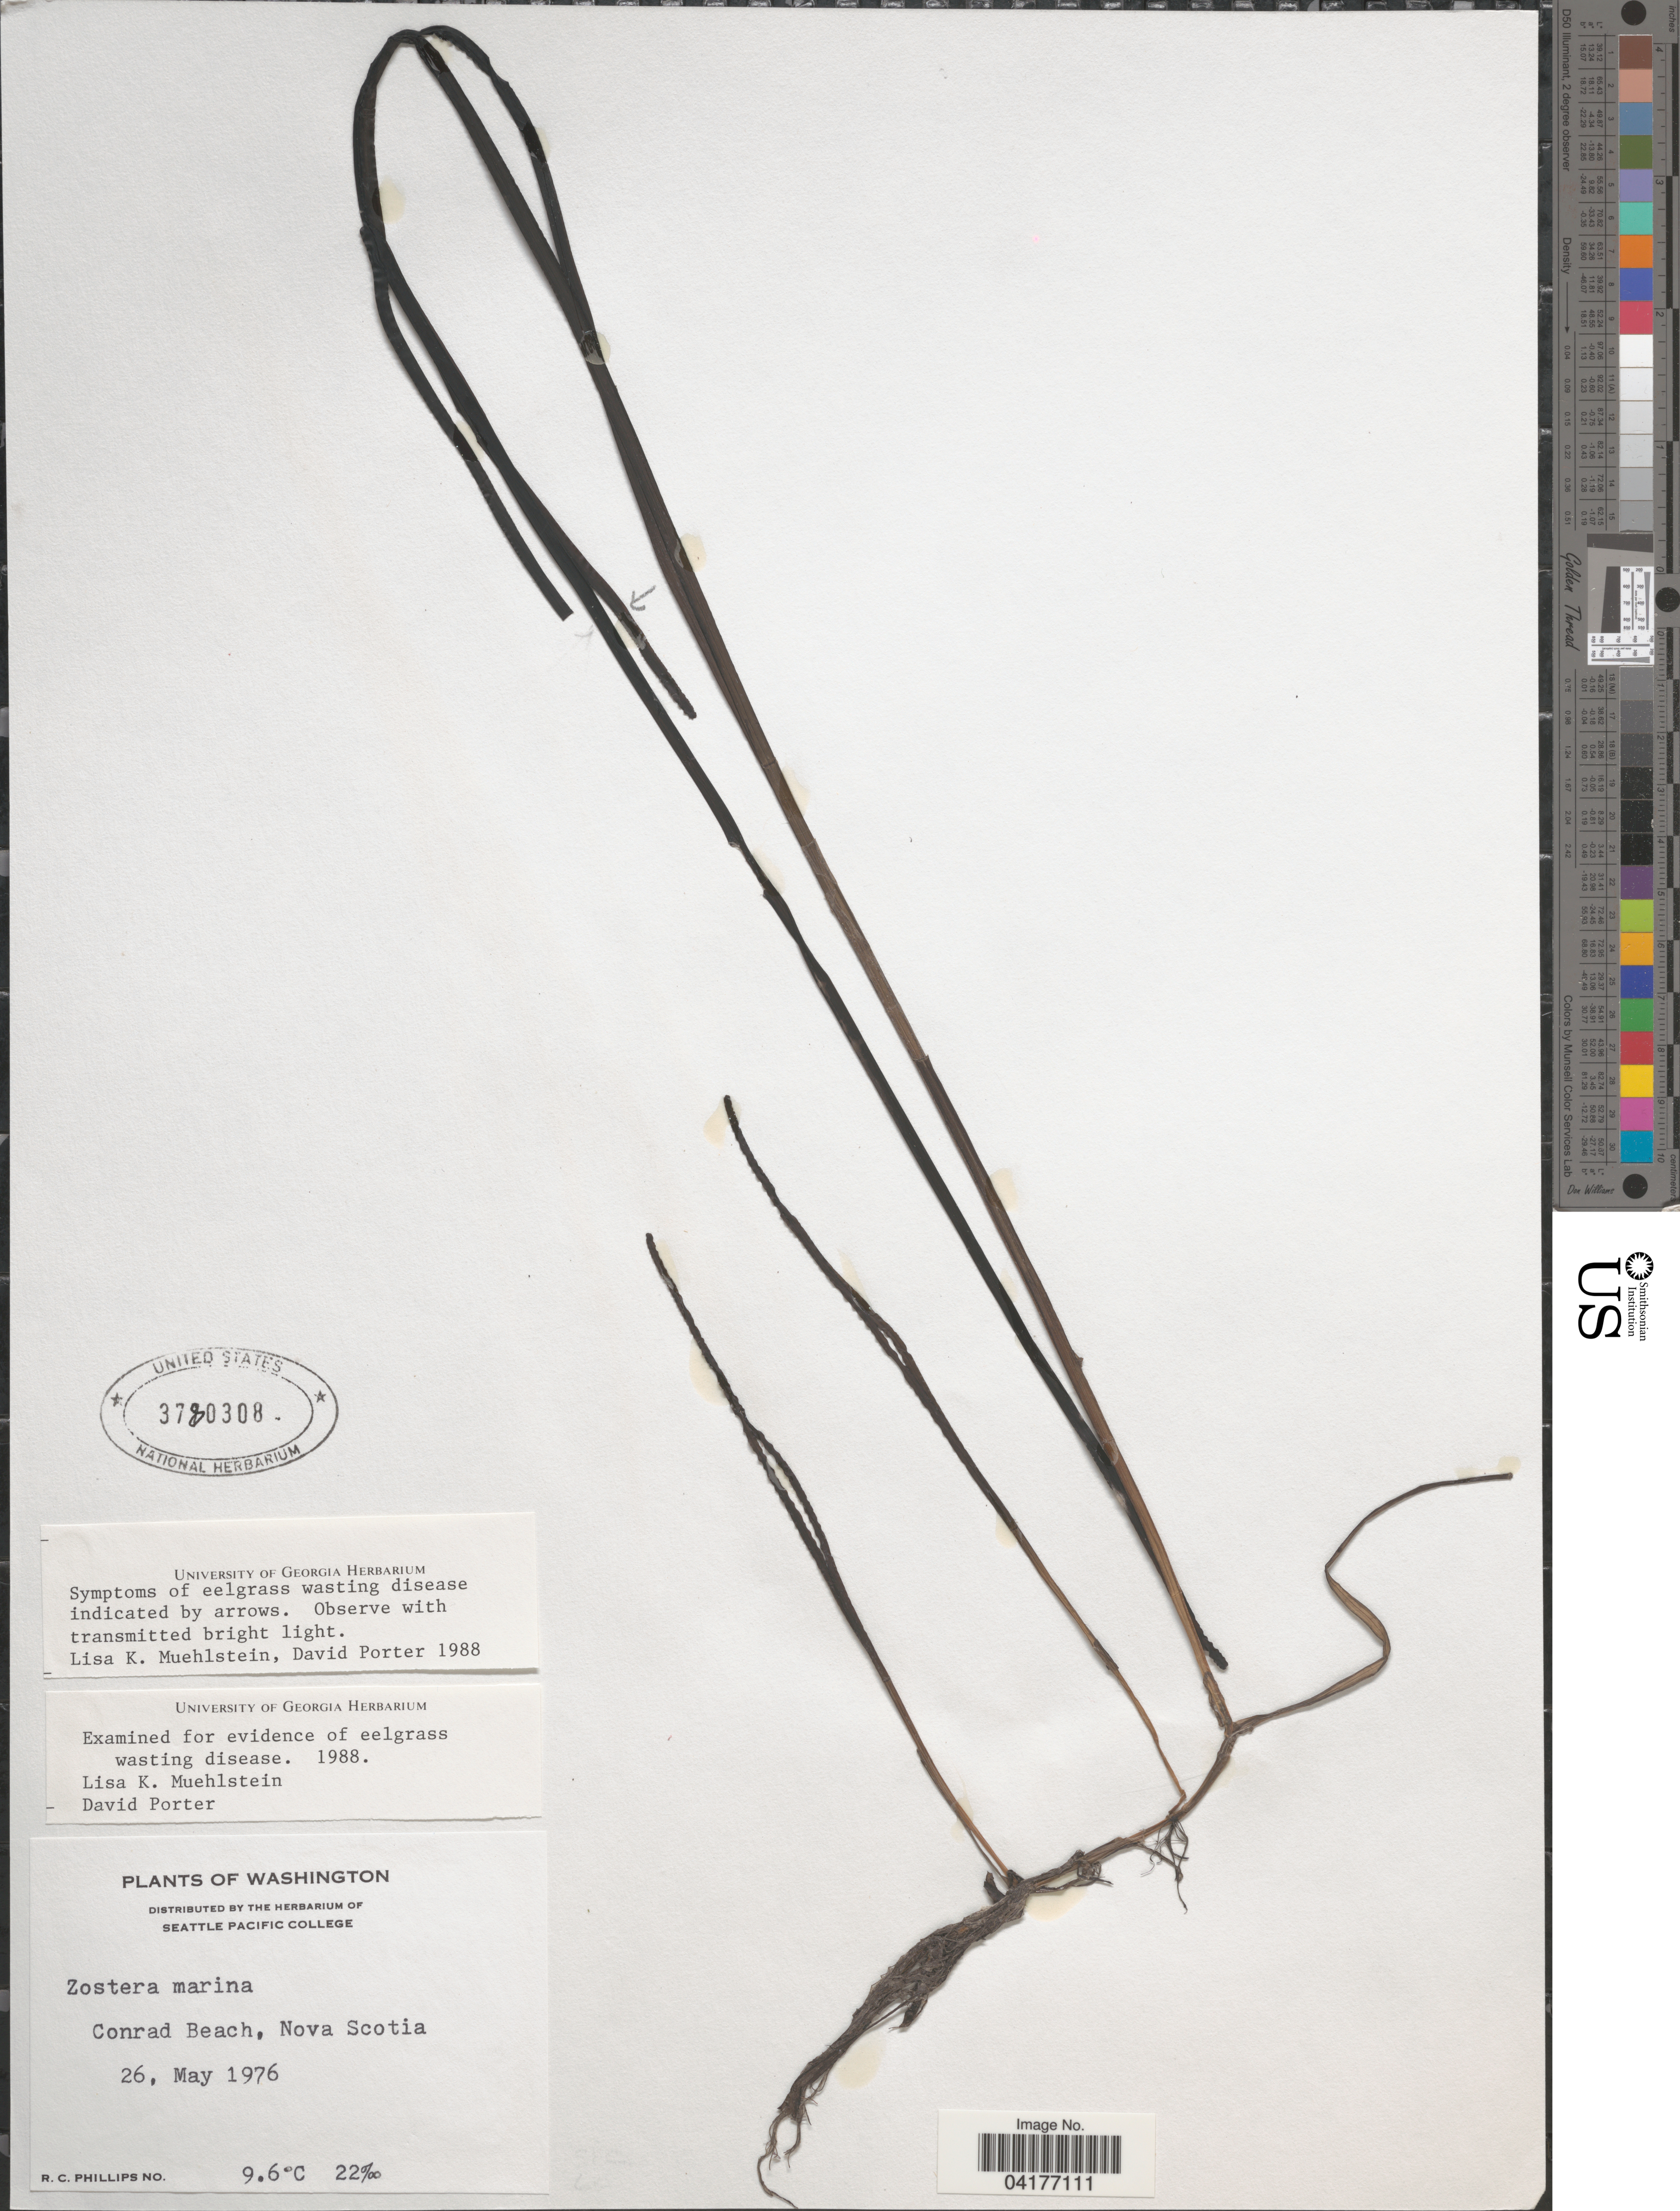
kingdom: Plantae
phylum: Tracheophyta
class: Liliopsida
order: Alismatales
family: Zosteraceae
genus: Zostera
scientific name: Zostera marina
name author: L.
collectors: R. C. Phillips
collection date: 1976-05-26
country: Canada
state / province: Nova Scotia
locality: Conrad Beach.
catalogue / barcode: US 3780308